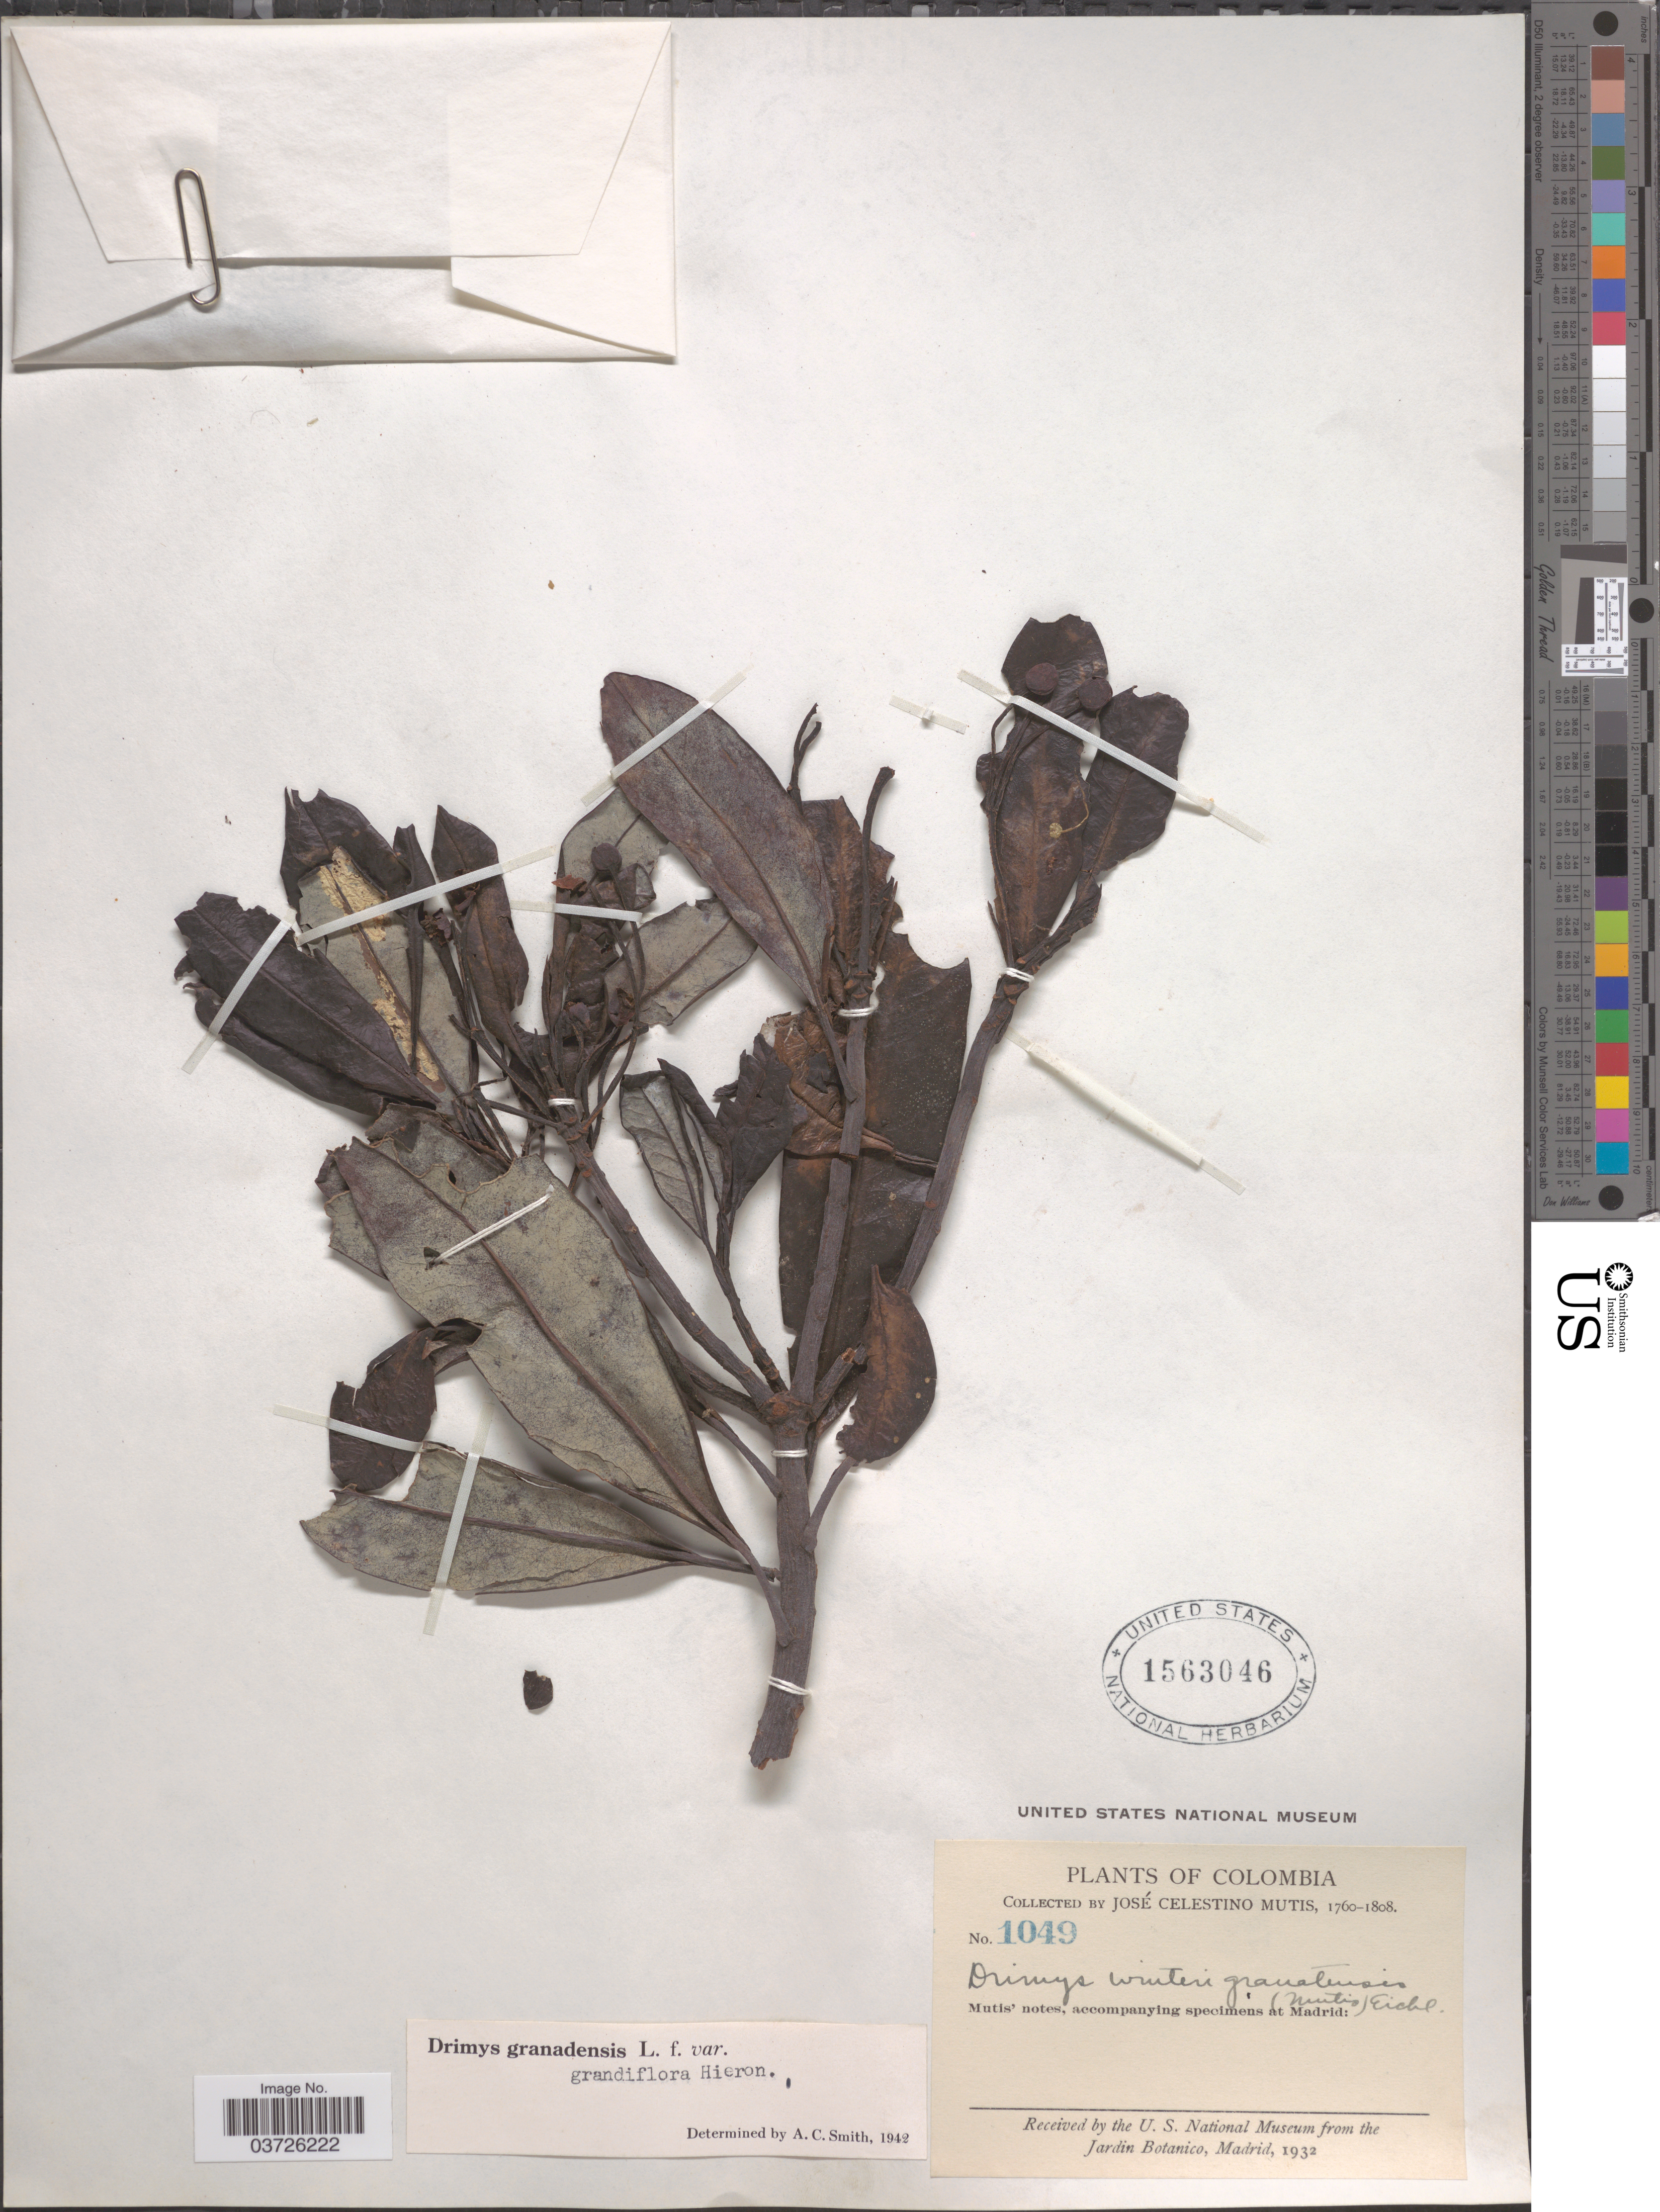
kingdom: Plantae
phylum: Tracheophyta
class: Magnoliopsida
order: Canellales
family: Winteraceae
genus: Drimys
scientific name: Drimys granadensis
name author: L. f.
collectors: J. C. B. Mutis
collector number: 1049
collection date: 1760/1808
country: Colombia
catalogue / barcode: US 1563046